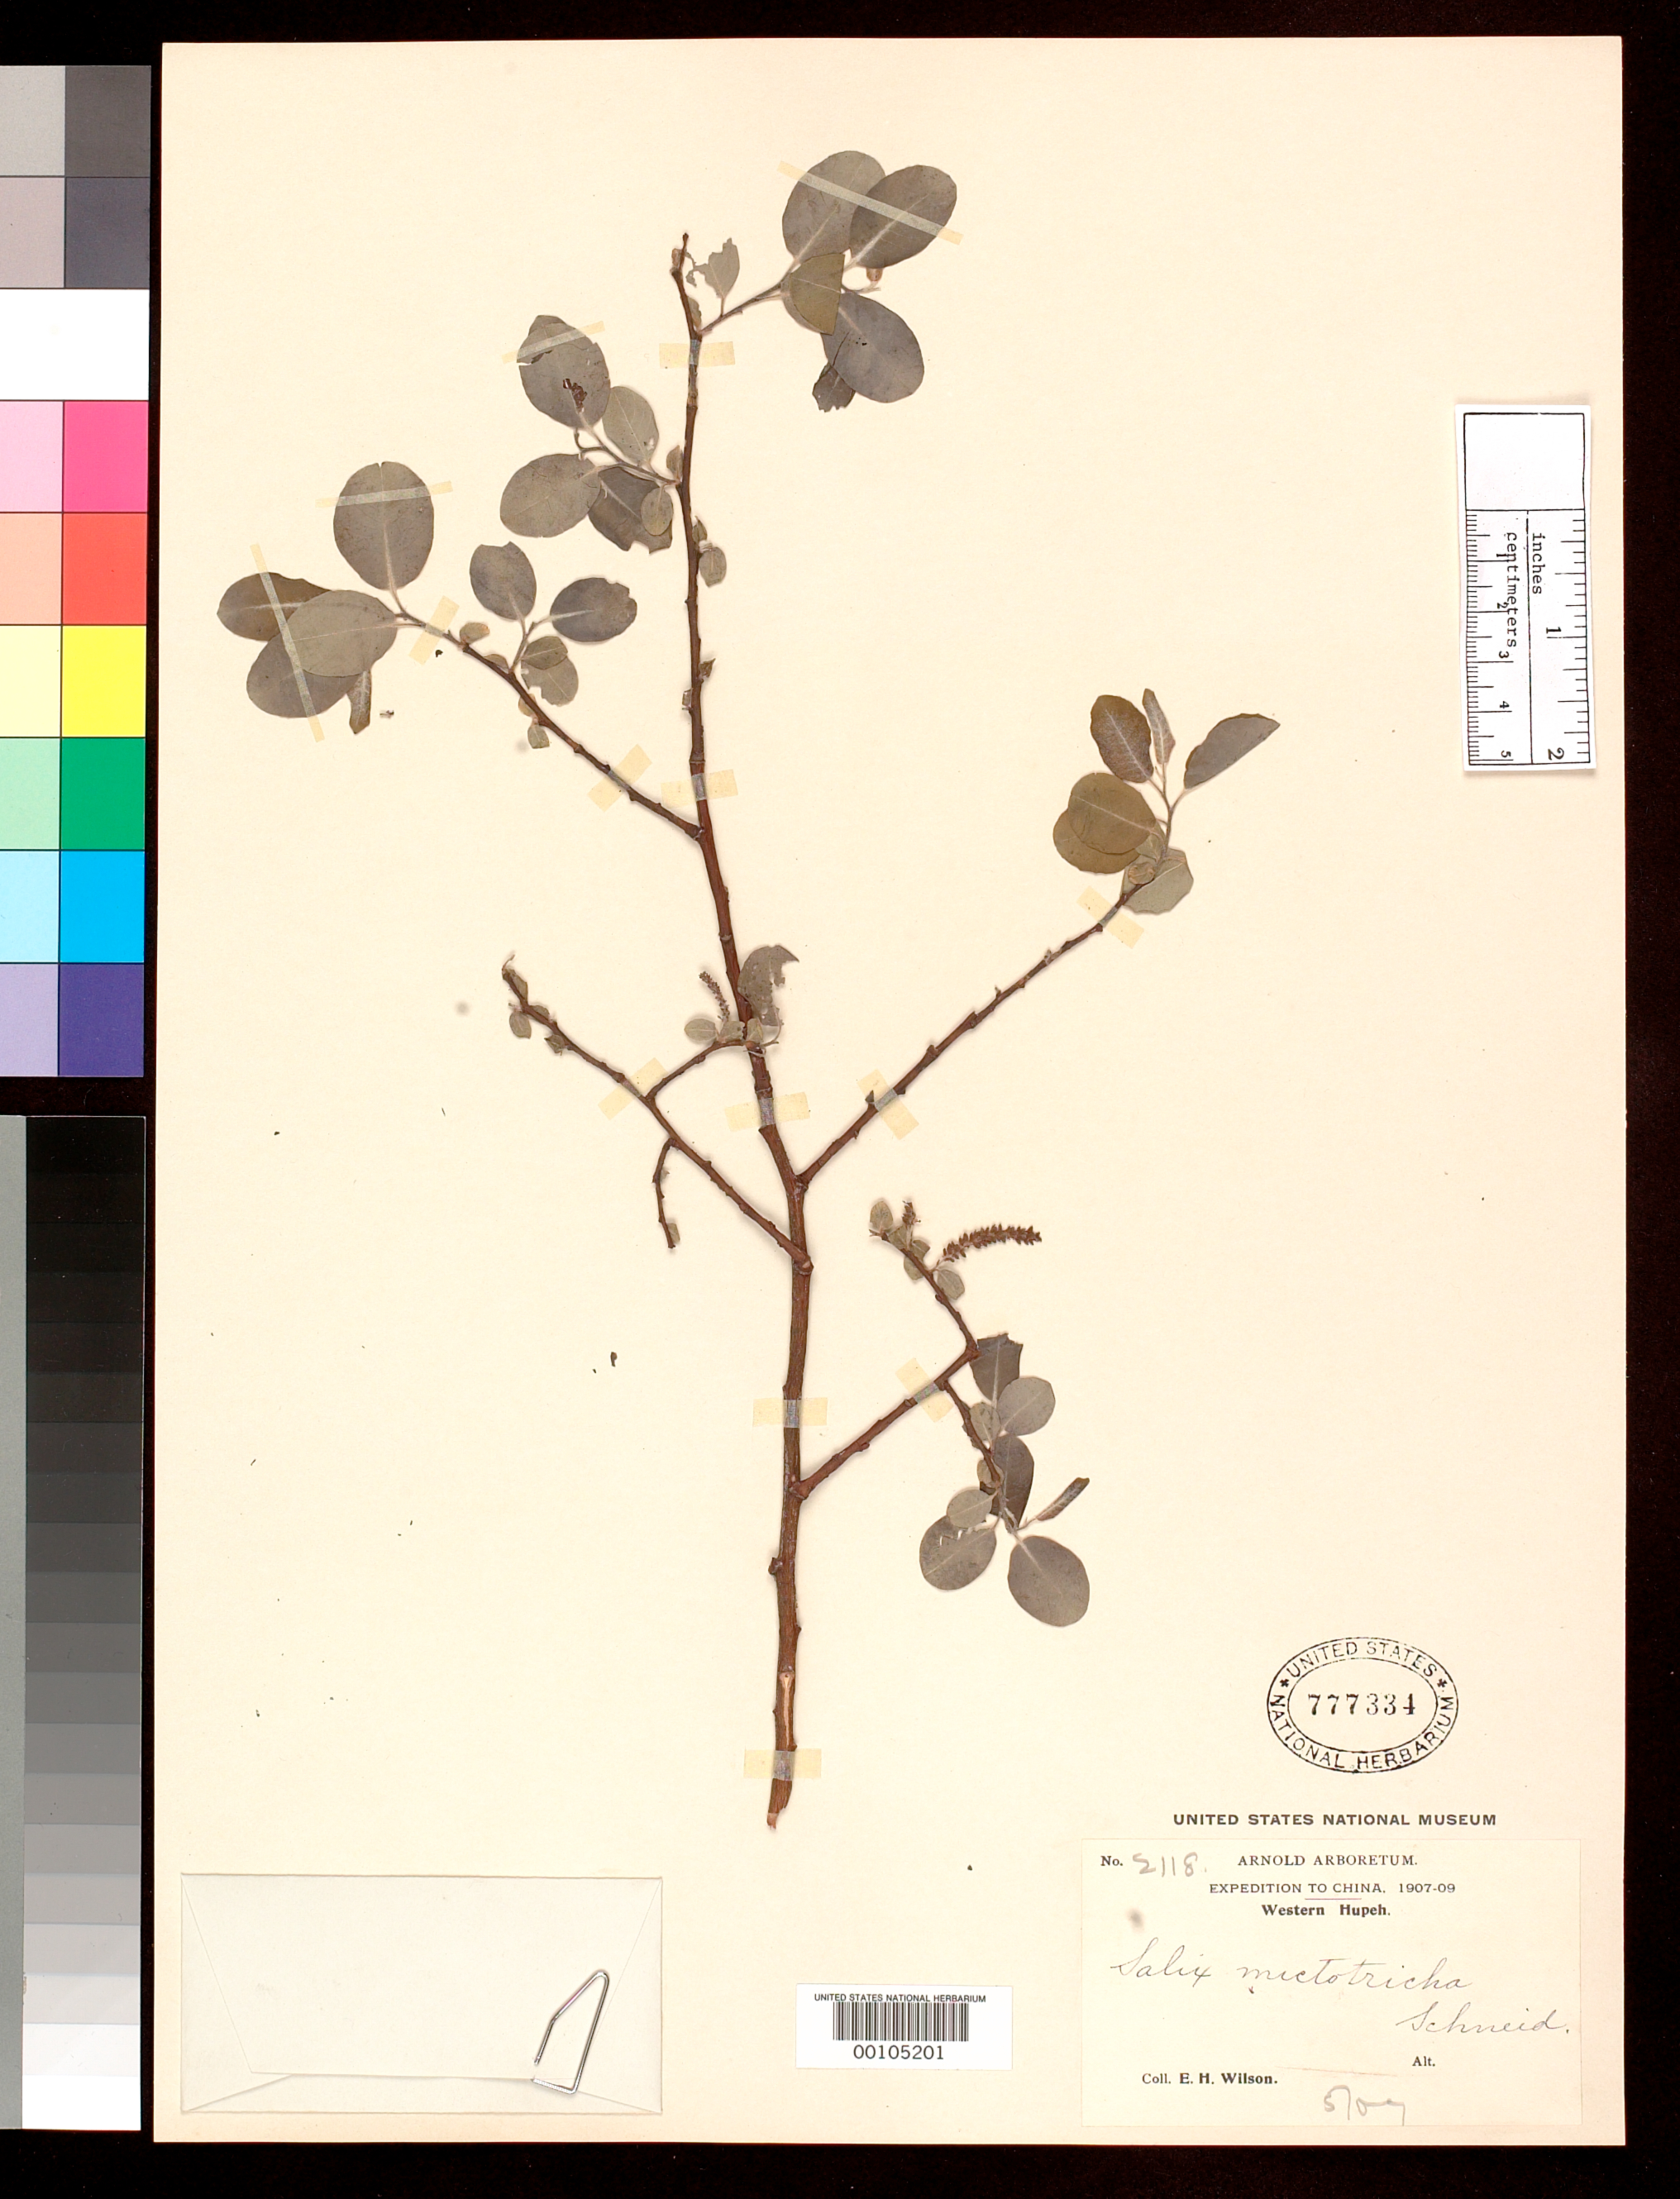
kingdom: Plantae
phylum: Tracheophyta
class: Magnoliopsida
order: Malpighiales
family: Salicaceae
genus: Salix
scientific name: Salix microtricha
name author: C.K. Schneid. in Sarg.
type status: Isotype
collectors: E. H. Wilson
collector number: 2118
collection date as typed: May 1909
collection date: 1909-05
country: China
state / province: Hubei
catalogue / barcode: US 777334